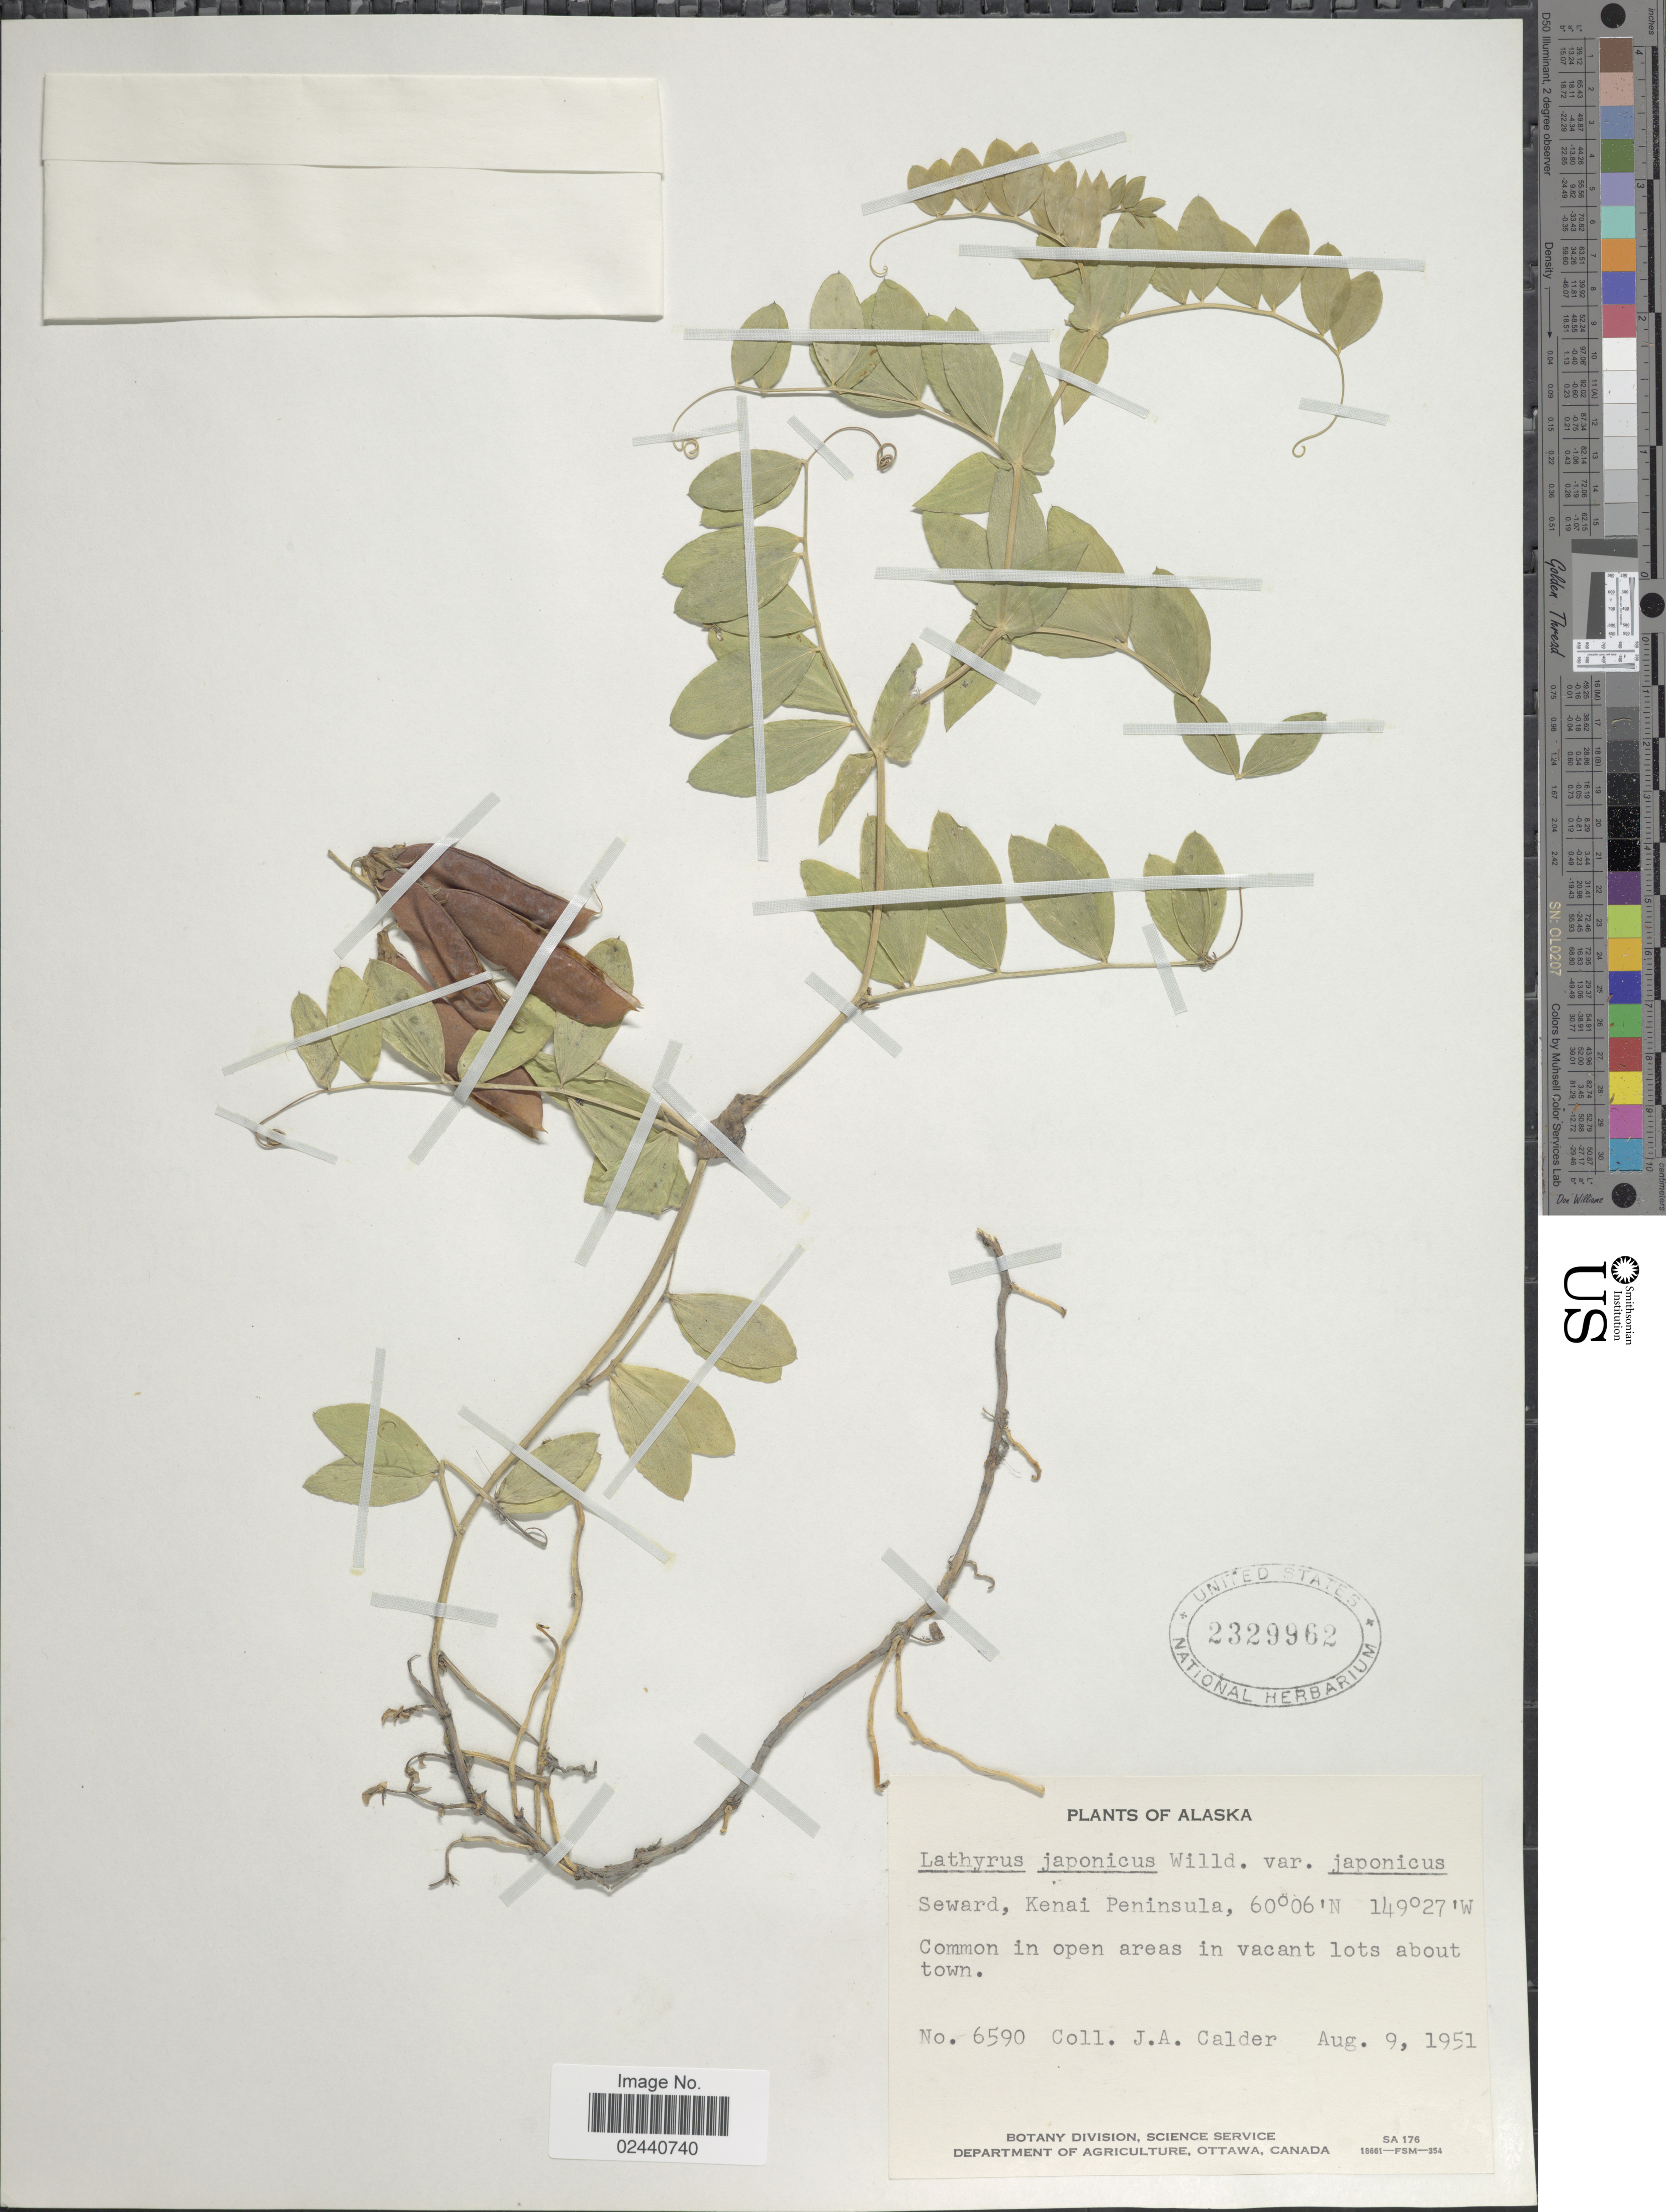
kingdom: Plantae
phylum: Tracheophyta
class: Magnoliopsida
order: Fabales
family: Fabaceae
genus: Lathyrus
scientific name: Lathyrus japonicus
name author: Willd.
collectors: J. A. Calder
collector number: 6590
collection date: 1951-08-09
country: United States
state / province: Alaska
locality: Seward, Kenai Peninsula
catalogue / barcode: US 2329962